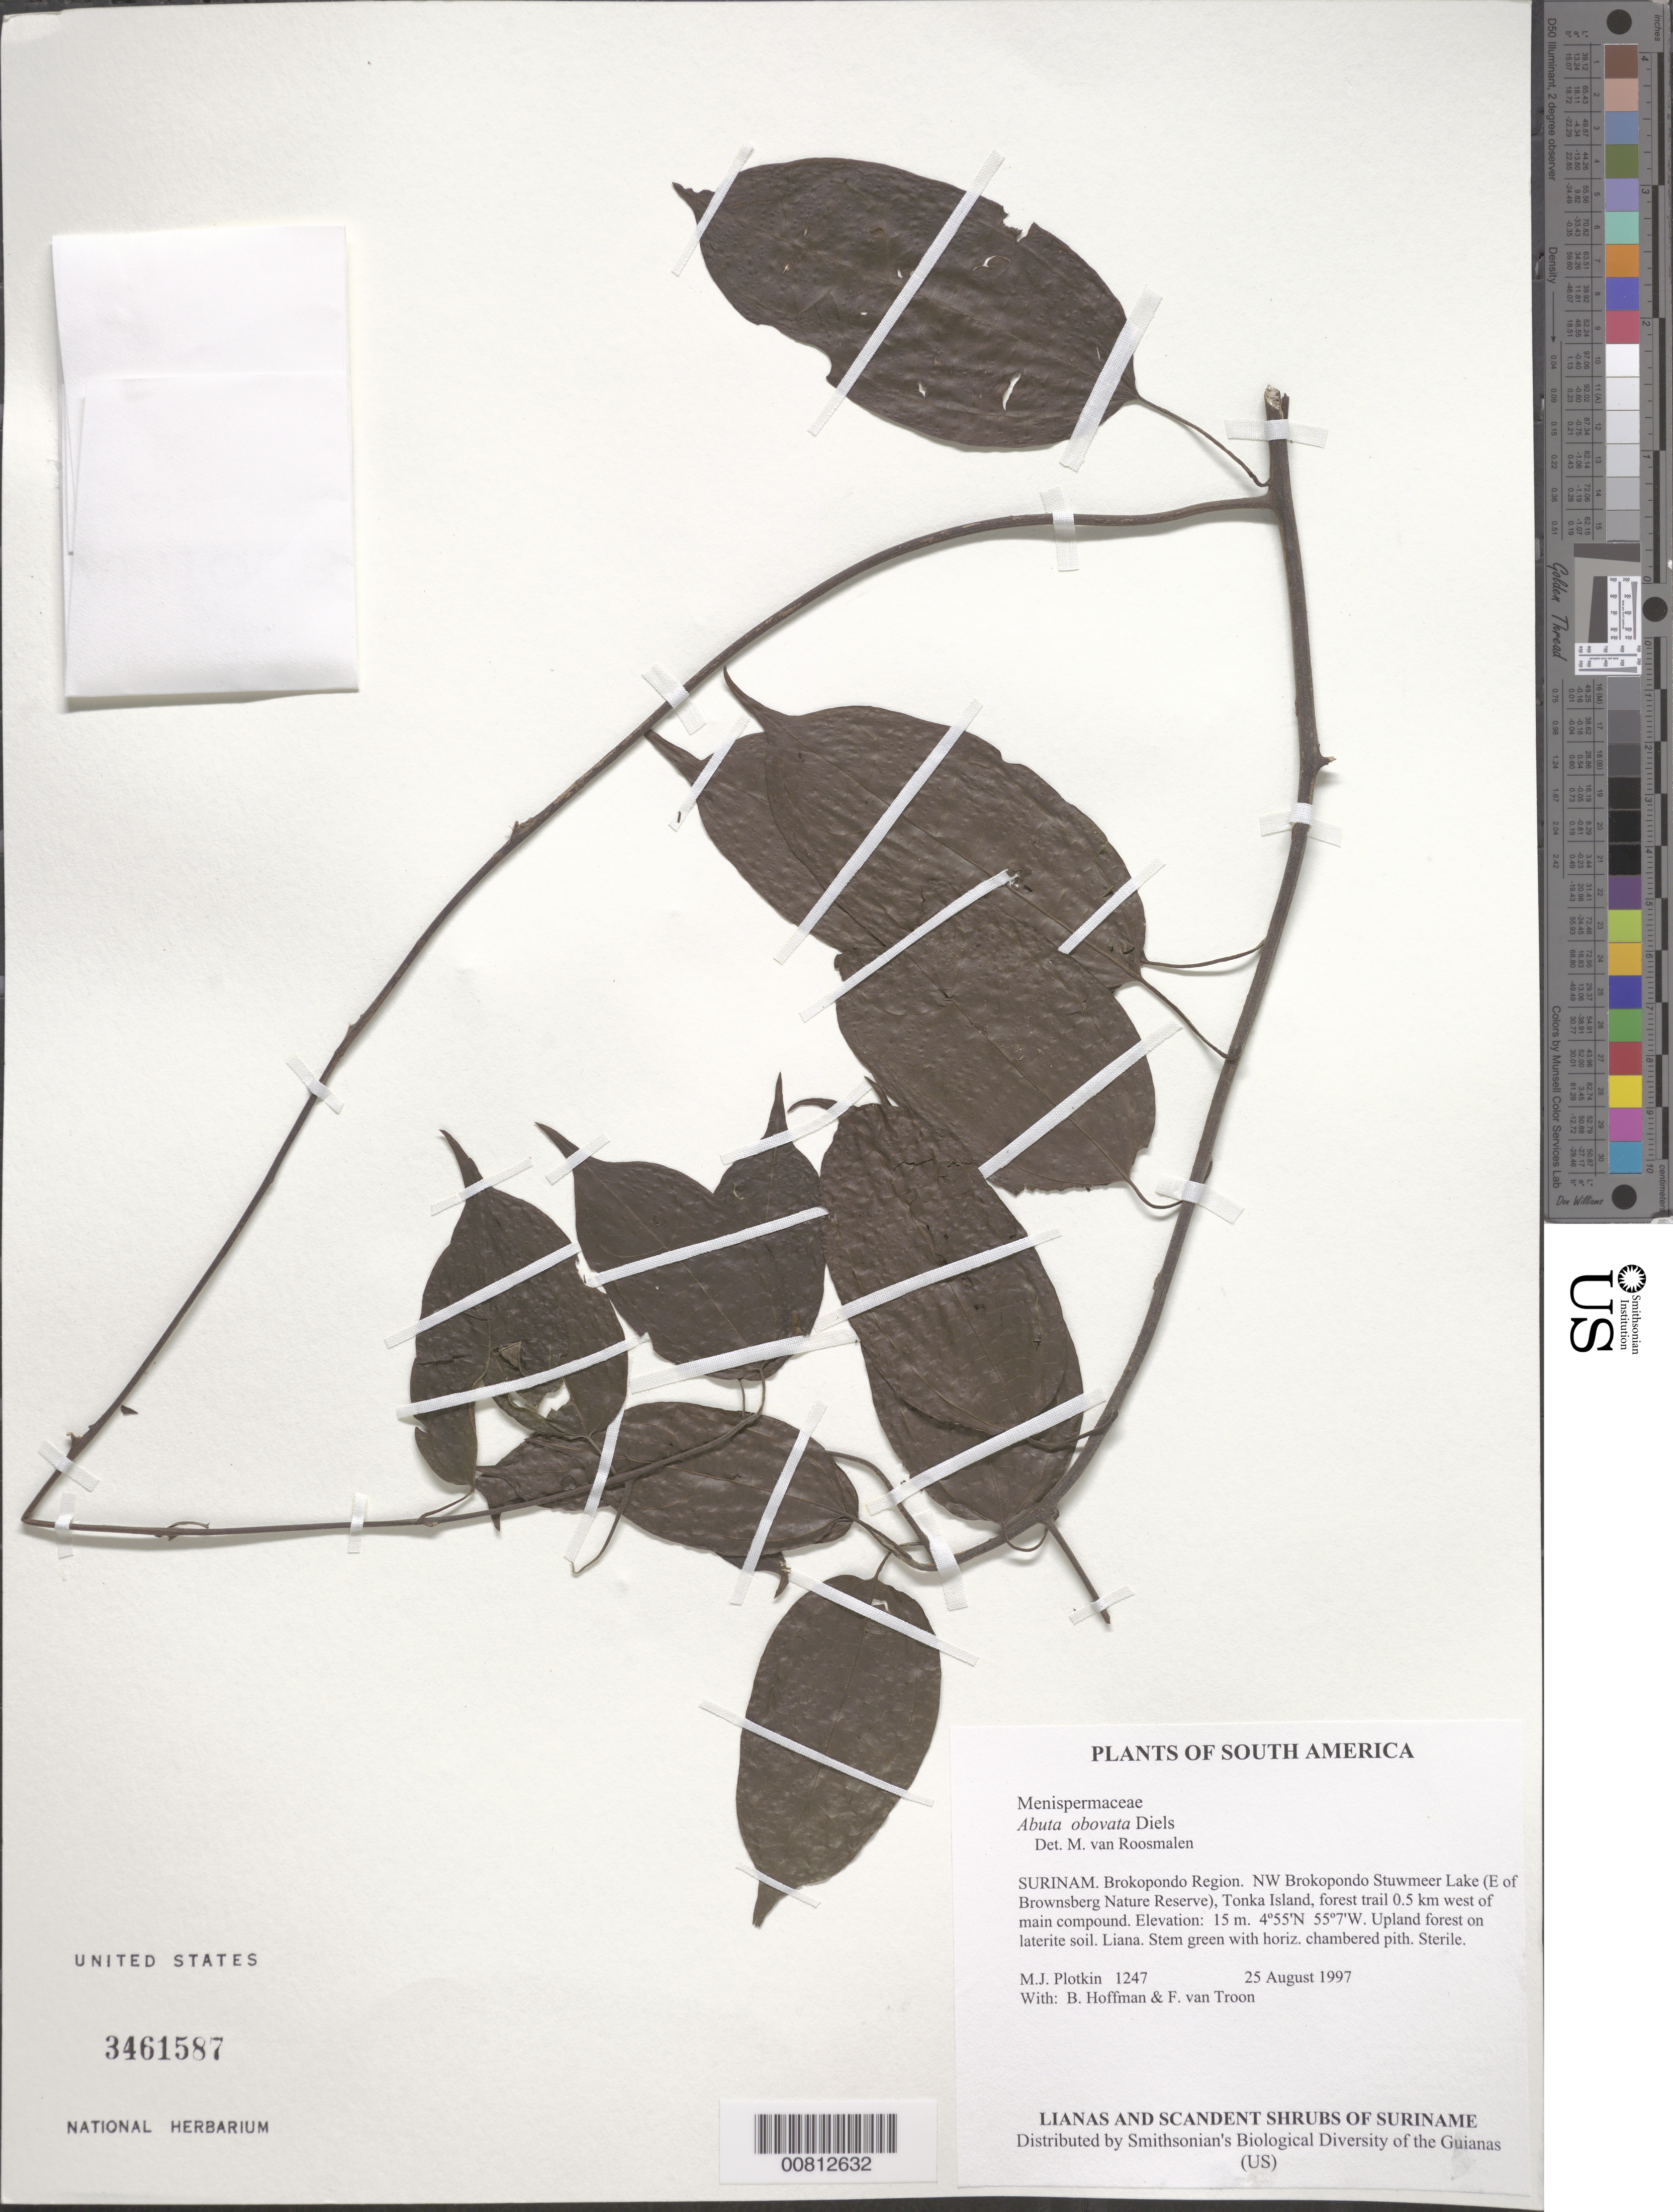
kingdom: Plantae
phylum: Tracheophyta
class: Magnoliopsida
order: Ranunculales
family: Menispermaceae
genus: Abuta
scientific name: Abuta obovata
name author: Diels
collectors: M. Plotkin, B. Hoffman & F. Van Troon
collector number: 1247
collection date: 1997-08-25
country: Suriname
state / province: Brokopondo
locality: Brokopondo Region. NW Brokopondo Stuwmeer Lake (E of Brownsberg Nature Reserve), Tonka Island, forest trail 0.5 km west of main compound.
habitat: Upland forest on laterite soil.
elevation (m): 15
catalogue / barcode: US 3461587